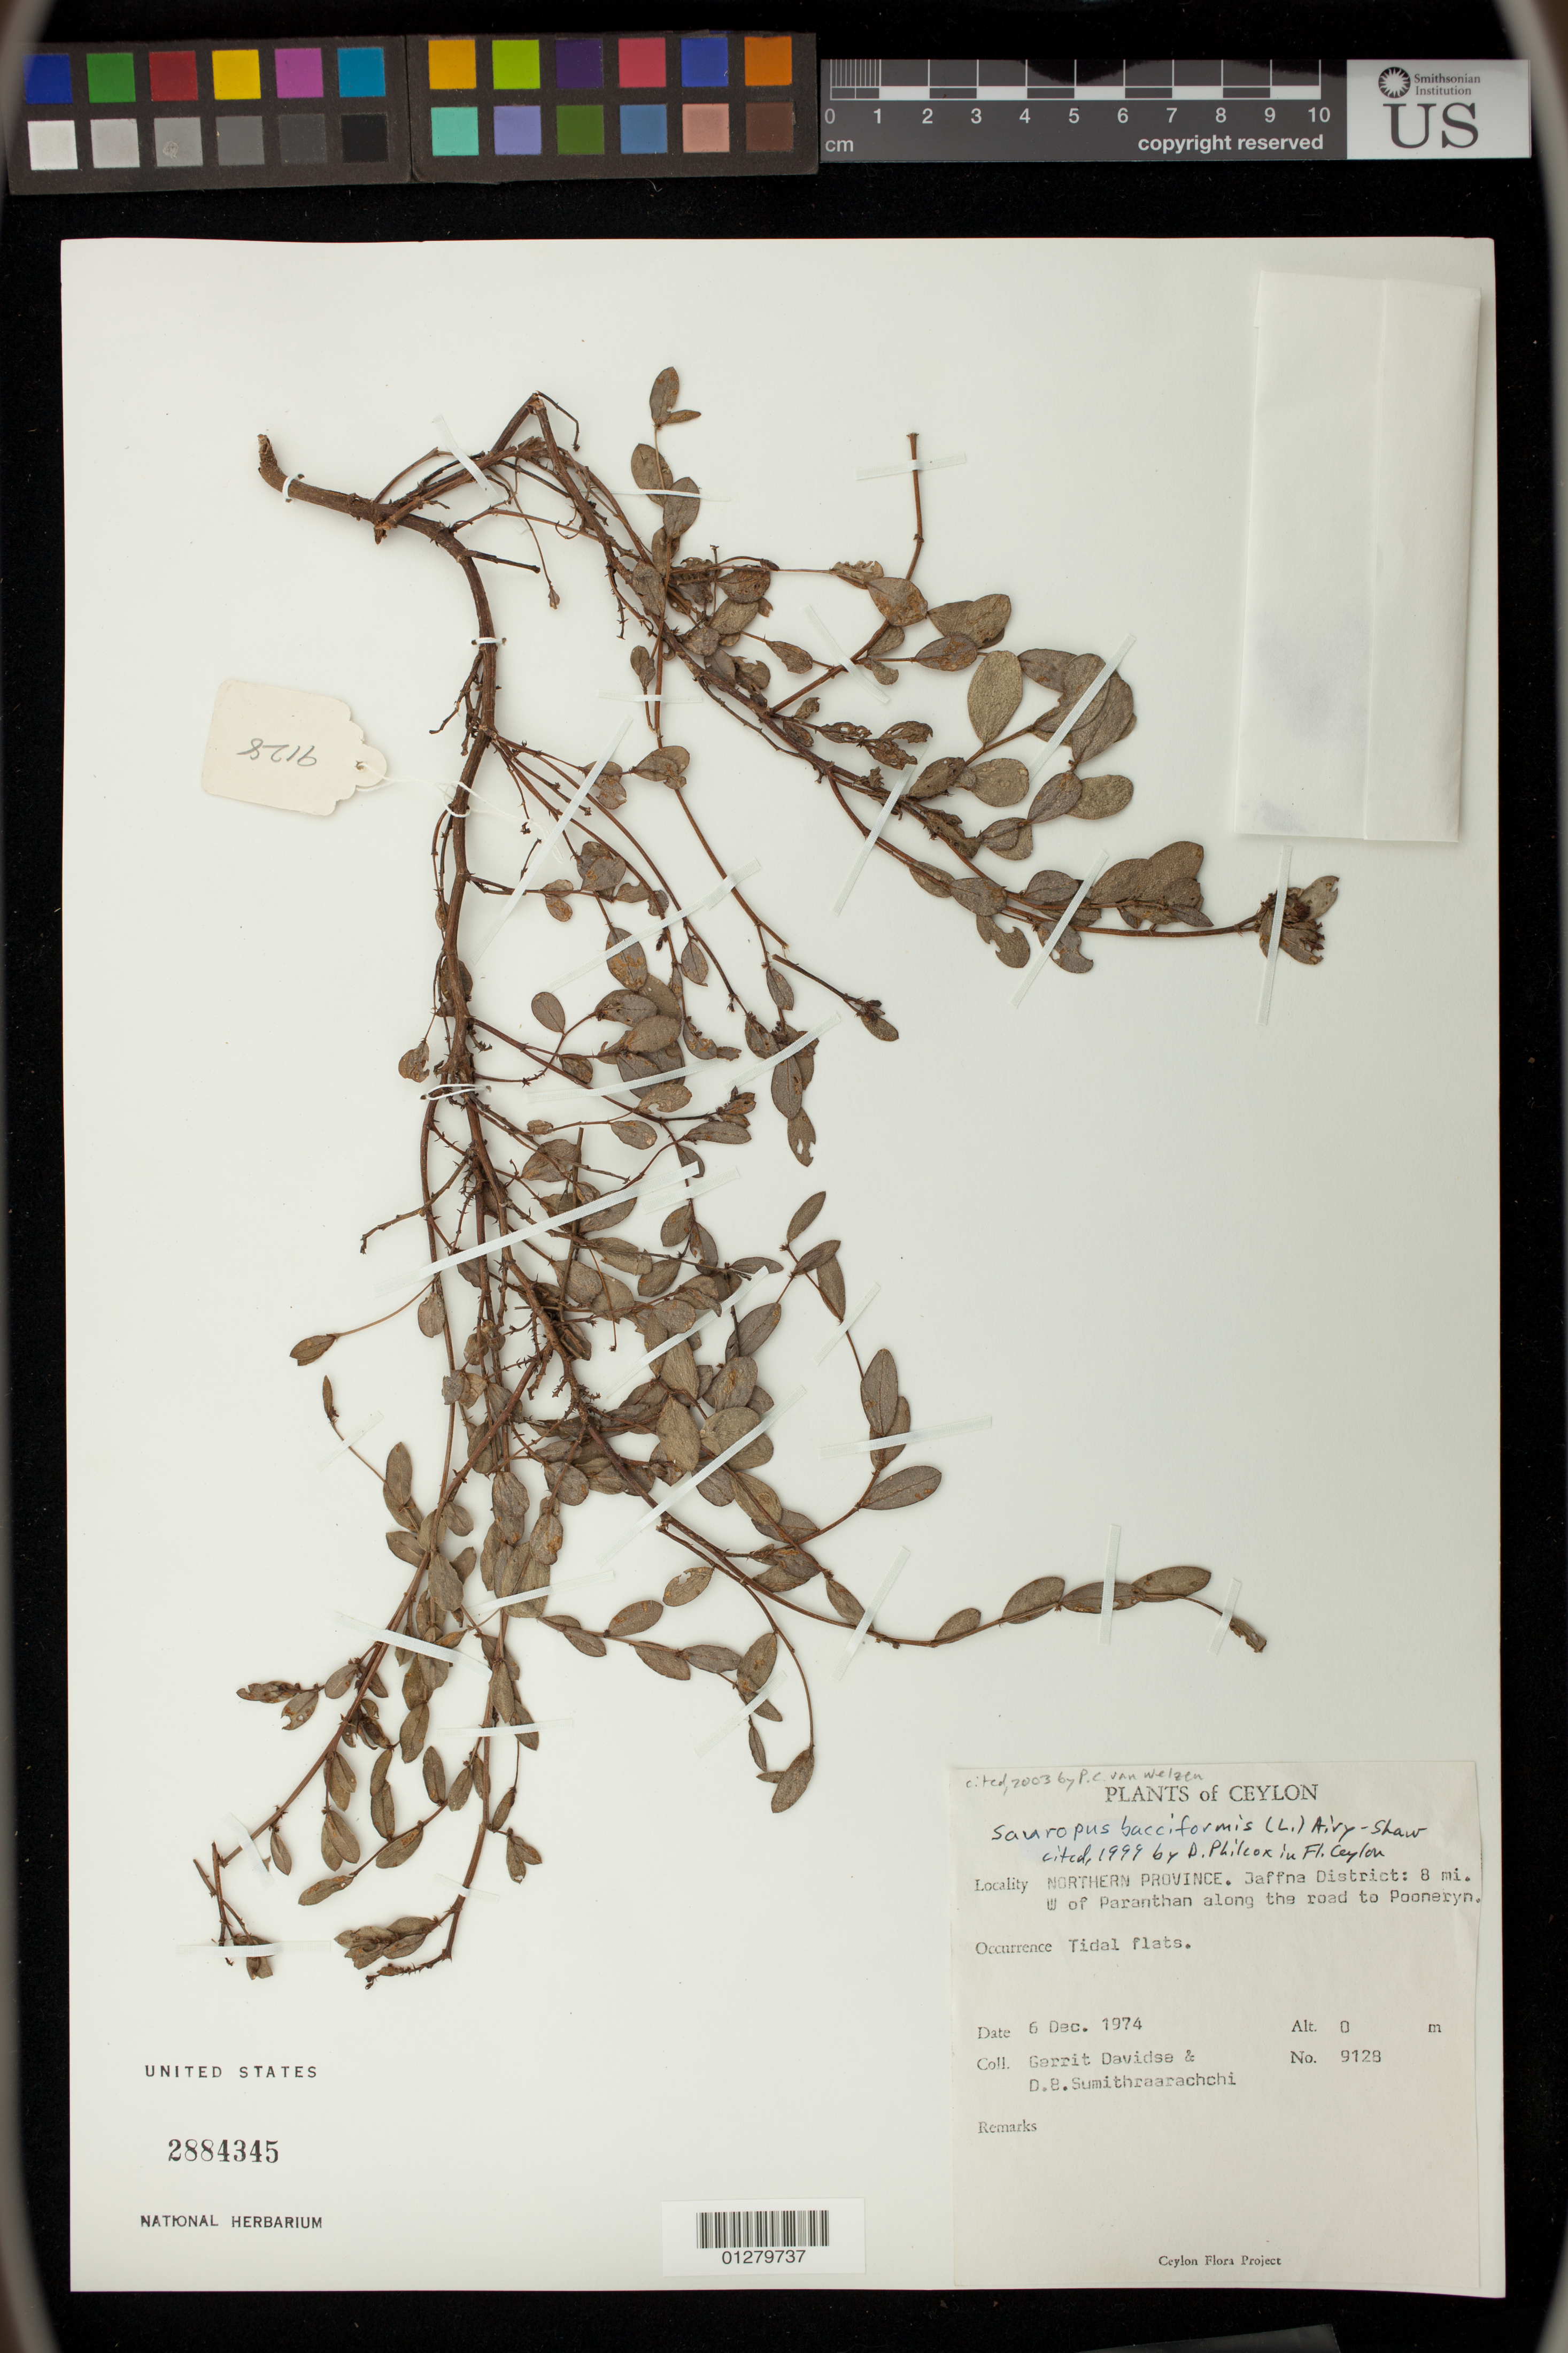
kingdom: Plantae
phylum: Tracheophyta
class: Magnoliopsida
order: Malpighiales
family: Phyllanthaceae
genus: Sauropus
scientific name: Sauropus bacciformis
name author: (L.) Airy Shaw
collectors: G. Davidse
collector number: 9128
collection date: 1974-12-06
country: Sri Lanka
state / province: Northern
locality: Jaffna District: 8 mi. W of Paranthan along the road to Pooneryn.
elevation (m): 0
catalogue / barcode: US 2884345